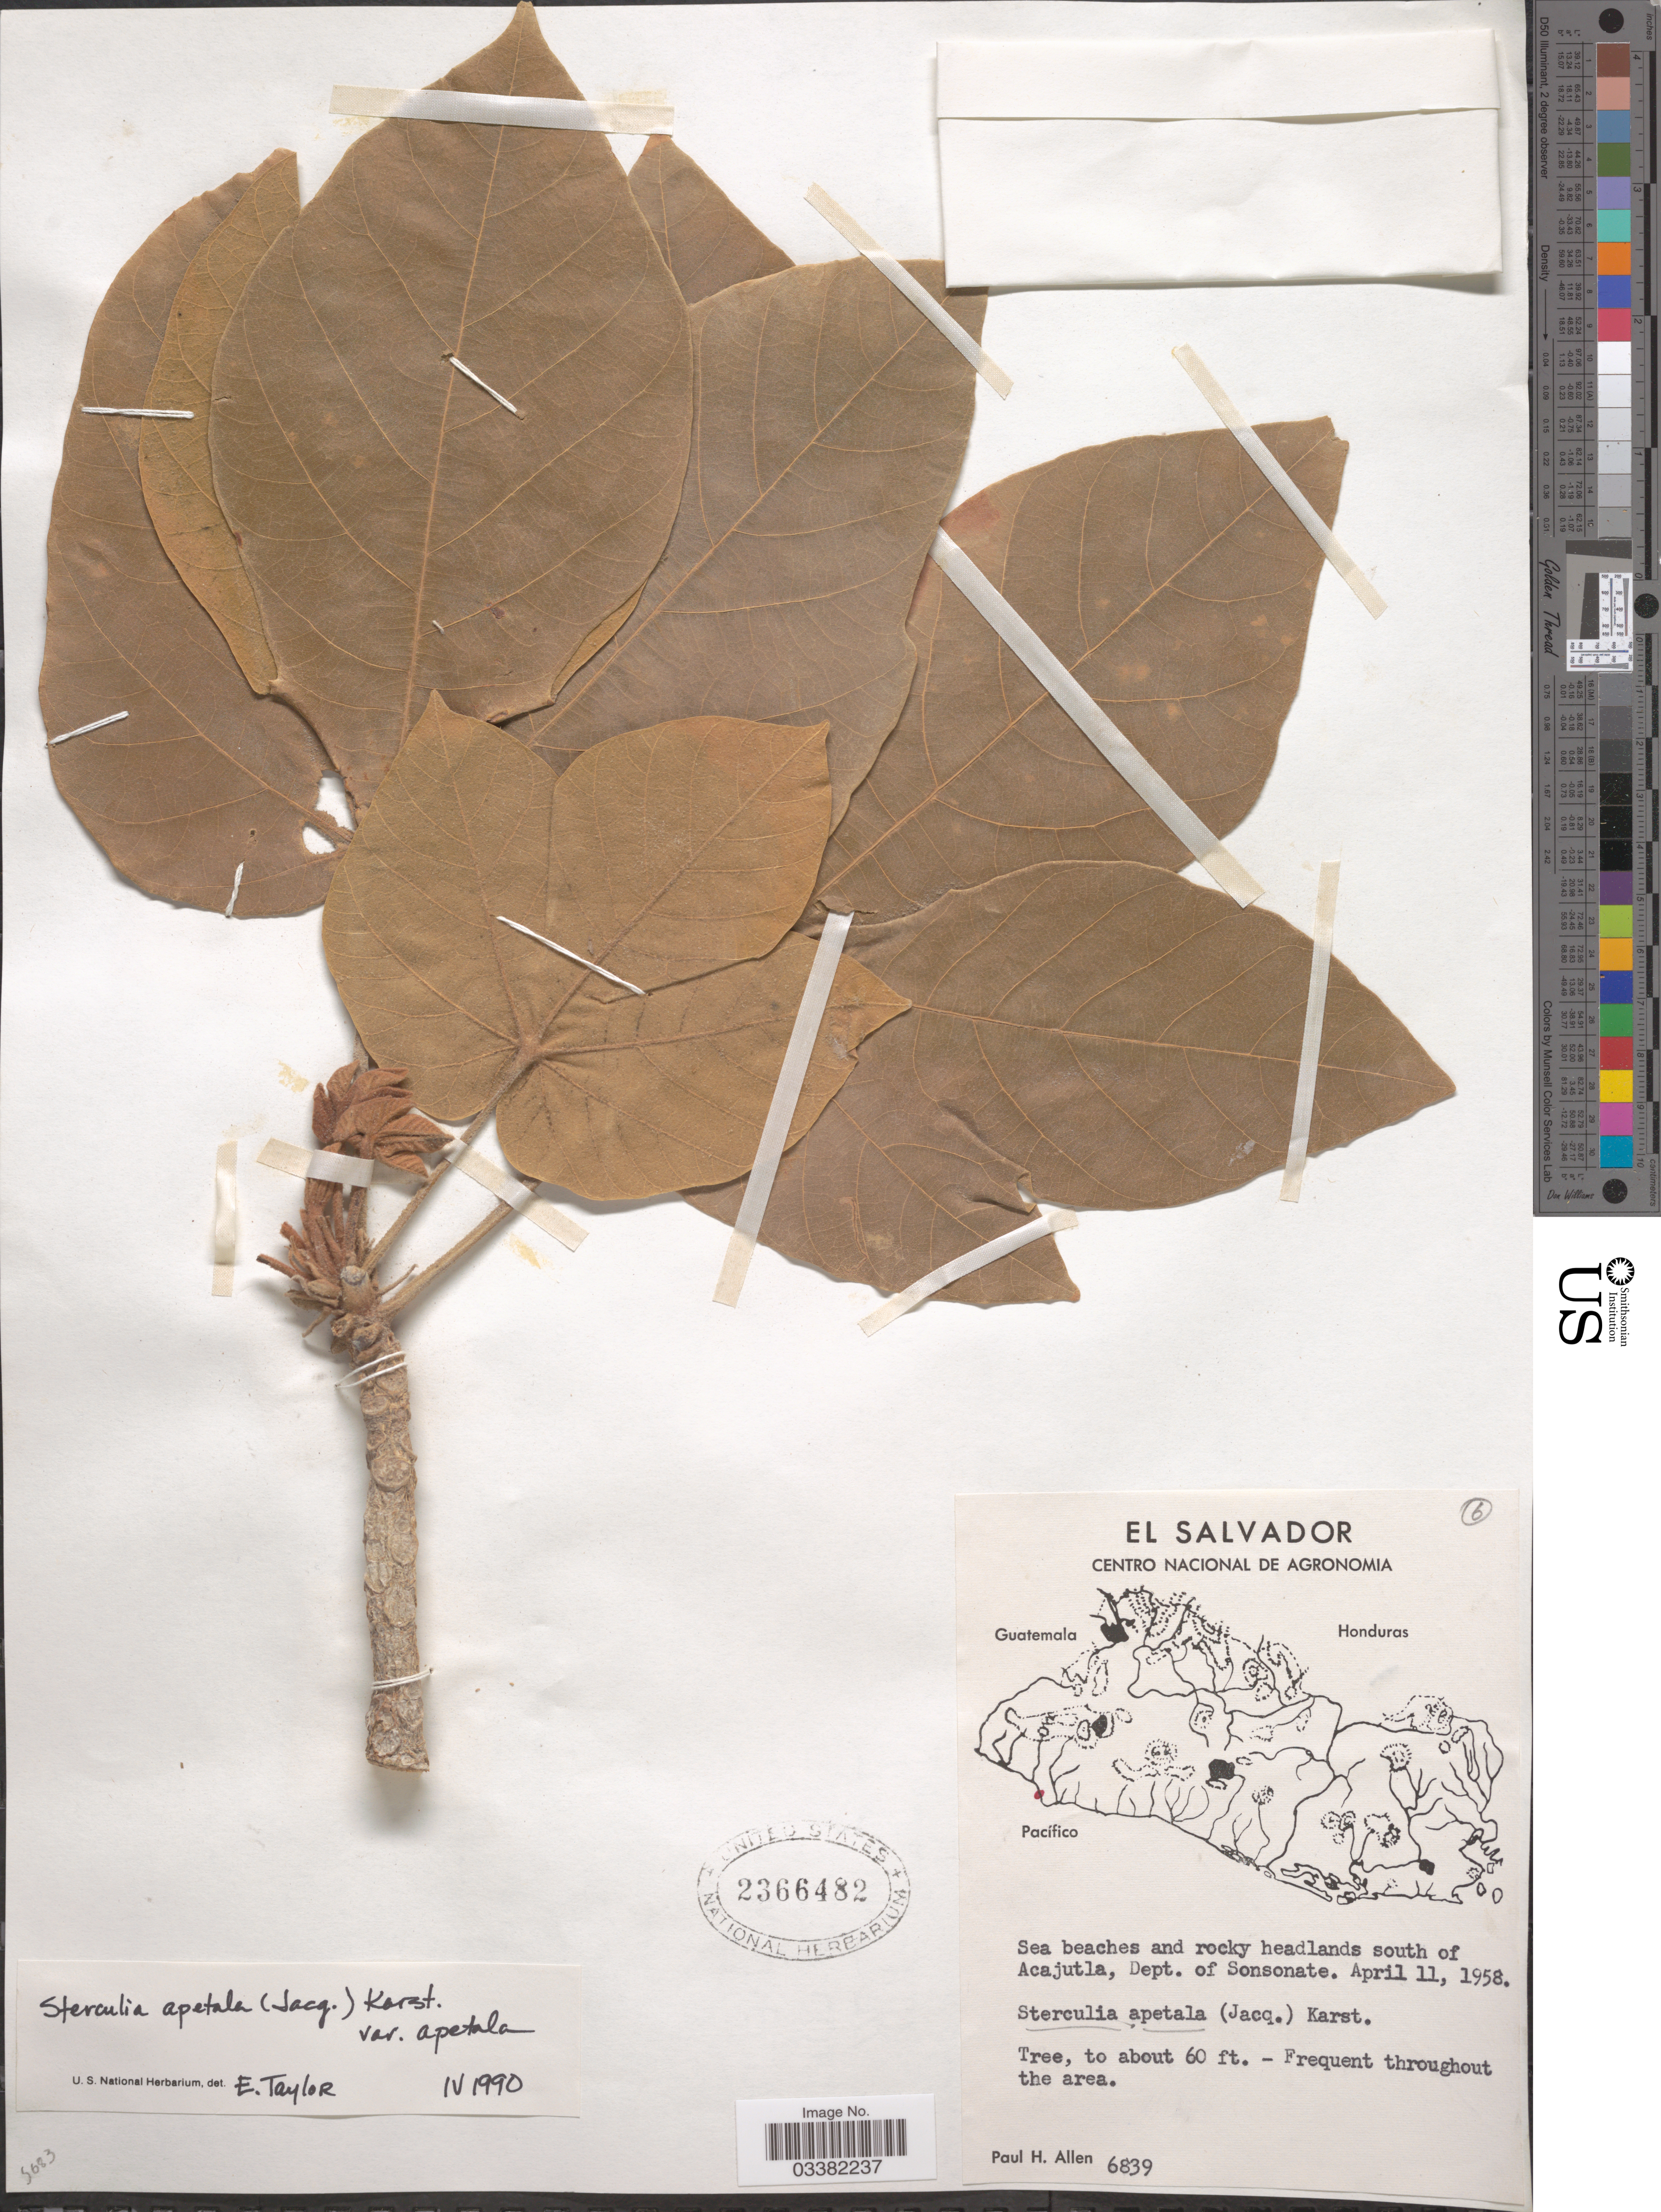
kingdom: Plantae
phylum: Tracheophyta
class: Magnoliopsida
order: Malvales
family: Malvaceae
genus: Sterculia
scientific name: Sterculia apetala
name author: (Jacq.) H. Karst.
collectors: P. H. Allen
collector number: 6839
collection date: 1958-04-11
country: El Salvador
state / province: Sonsonate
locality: South of Acajutla, Dept. of Sonsonate.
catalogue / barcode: US 2366482